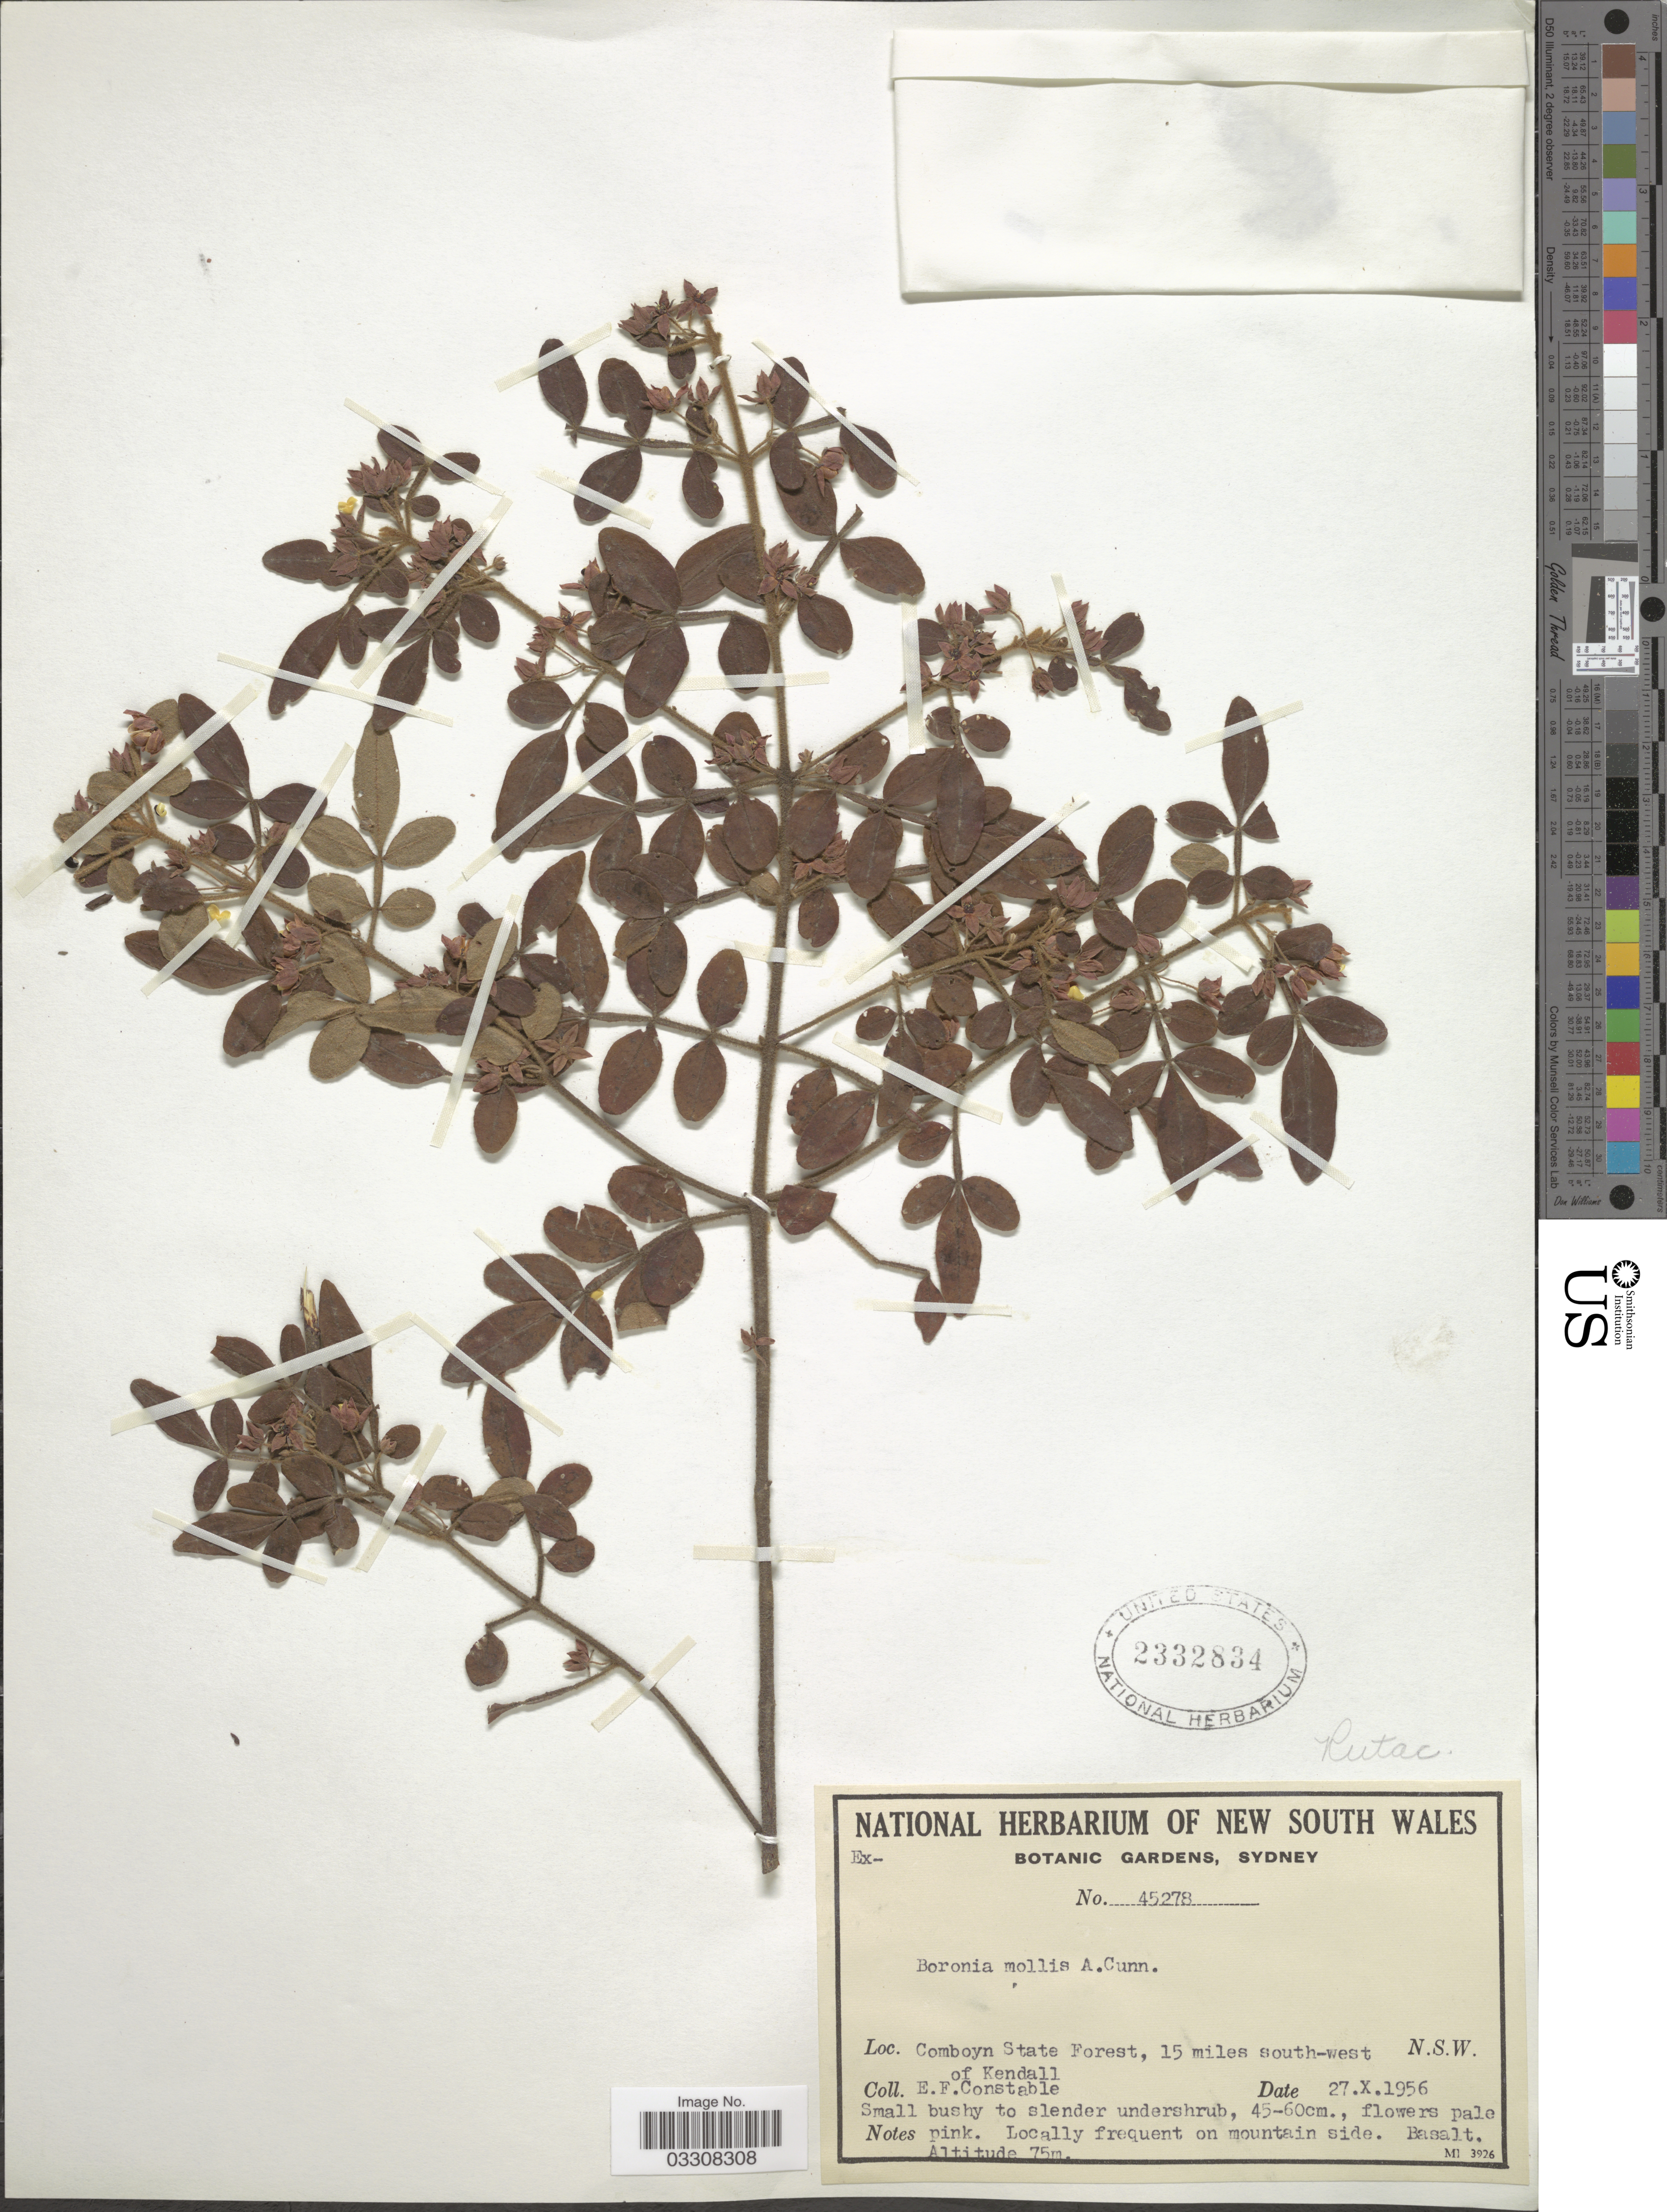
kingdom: Plantae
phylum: Tracheophyta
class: Magnoliopsida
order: Sapindales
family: Rutaceae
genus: Boronia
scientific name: Boronia mollis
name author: A. Cunn.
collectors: E. F. Constable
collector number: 45278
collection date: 1956-10-27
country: Australia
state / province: New South Wales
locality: Comboyn State Forest, 15 miles south-west of Kendall.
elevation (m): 75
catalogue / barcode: US 2332834